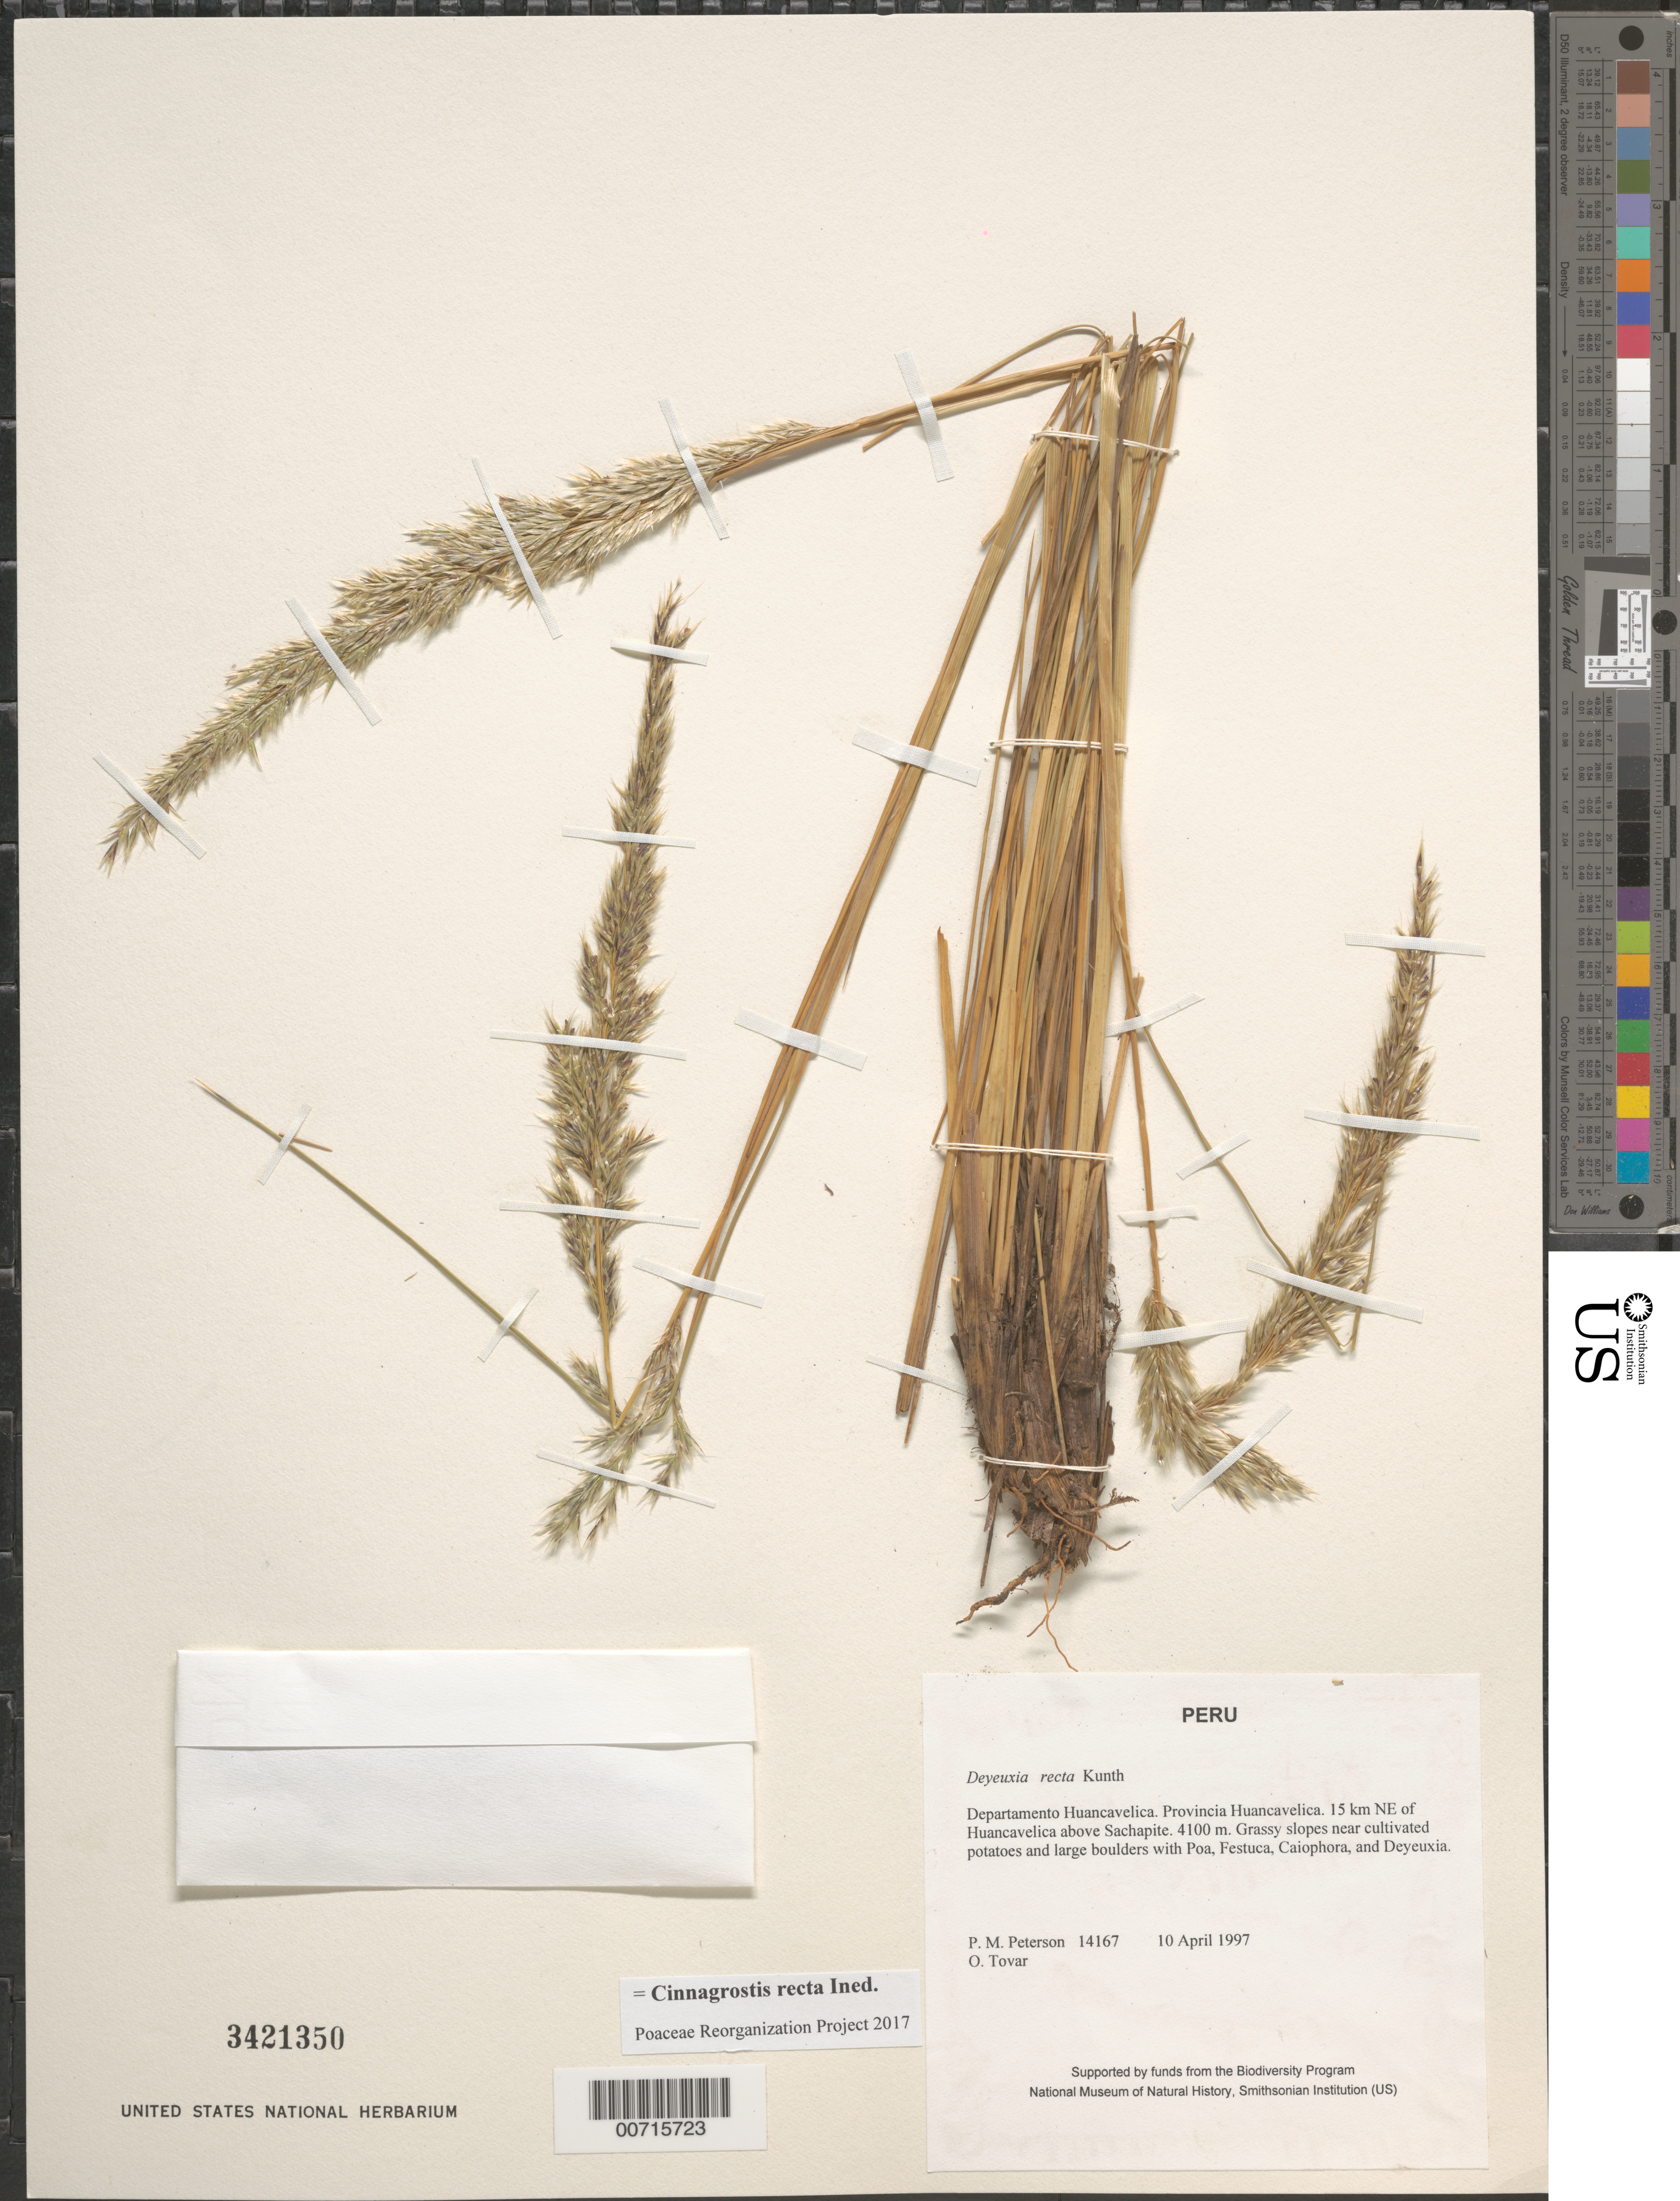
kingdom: Plantae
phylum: Tracheophyta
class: Liliopsida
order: Poales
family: Poaceae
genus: Cinnagrostis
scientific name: Cinnagrostis recta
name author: (Kunth) P.M. Peterson et al.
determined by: Poaceae Reorganization Project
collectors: P. M. Peterson & Ó. Tovar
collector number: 14167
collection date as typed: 10 Apr 1997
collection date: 1997-04-10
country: Peru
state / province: Huancavelica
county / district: Huancavelica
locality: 15 km NE of Huancavelica above Sachapite.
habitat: Grassy slopes near cultivated potatoes and large boulders with Poa, Festuca, Caiophora, and Deyeuxia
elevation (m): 4100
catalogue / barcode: US 3421350